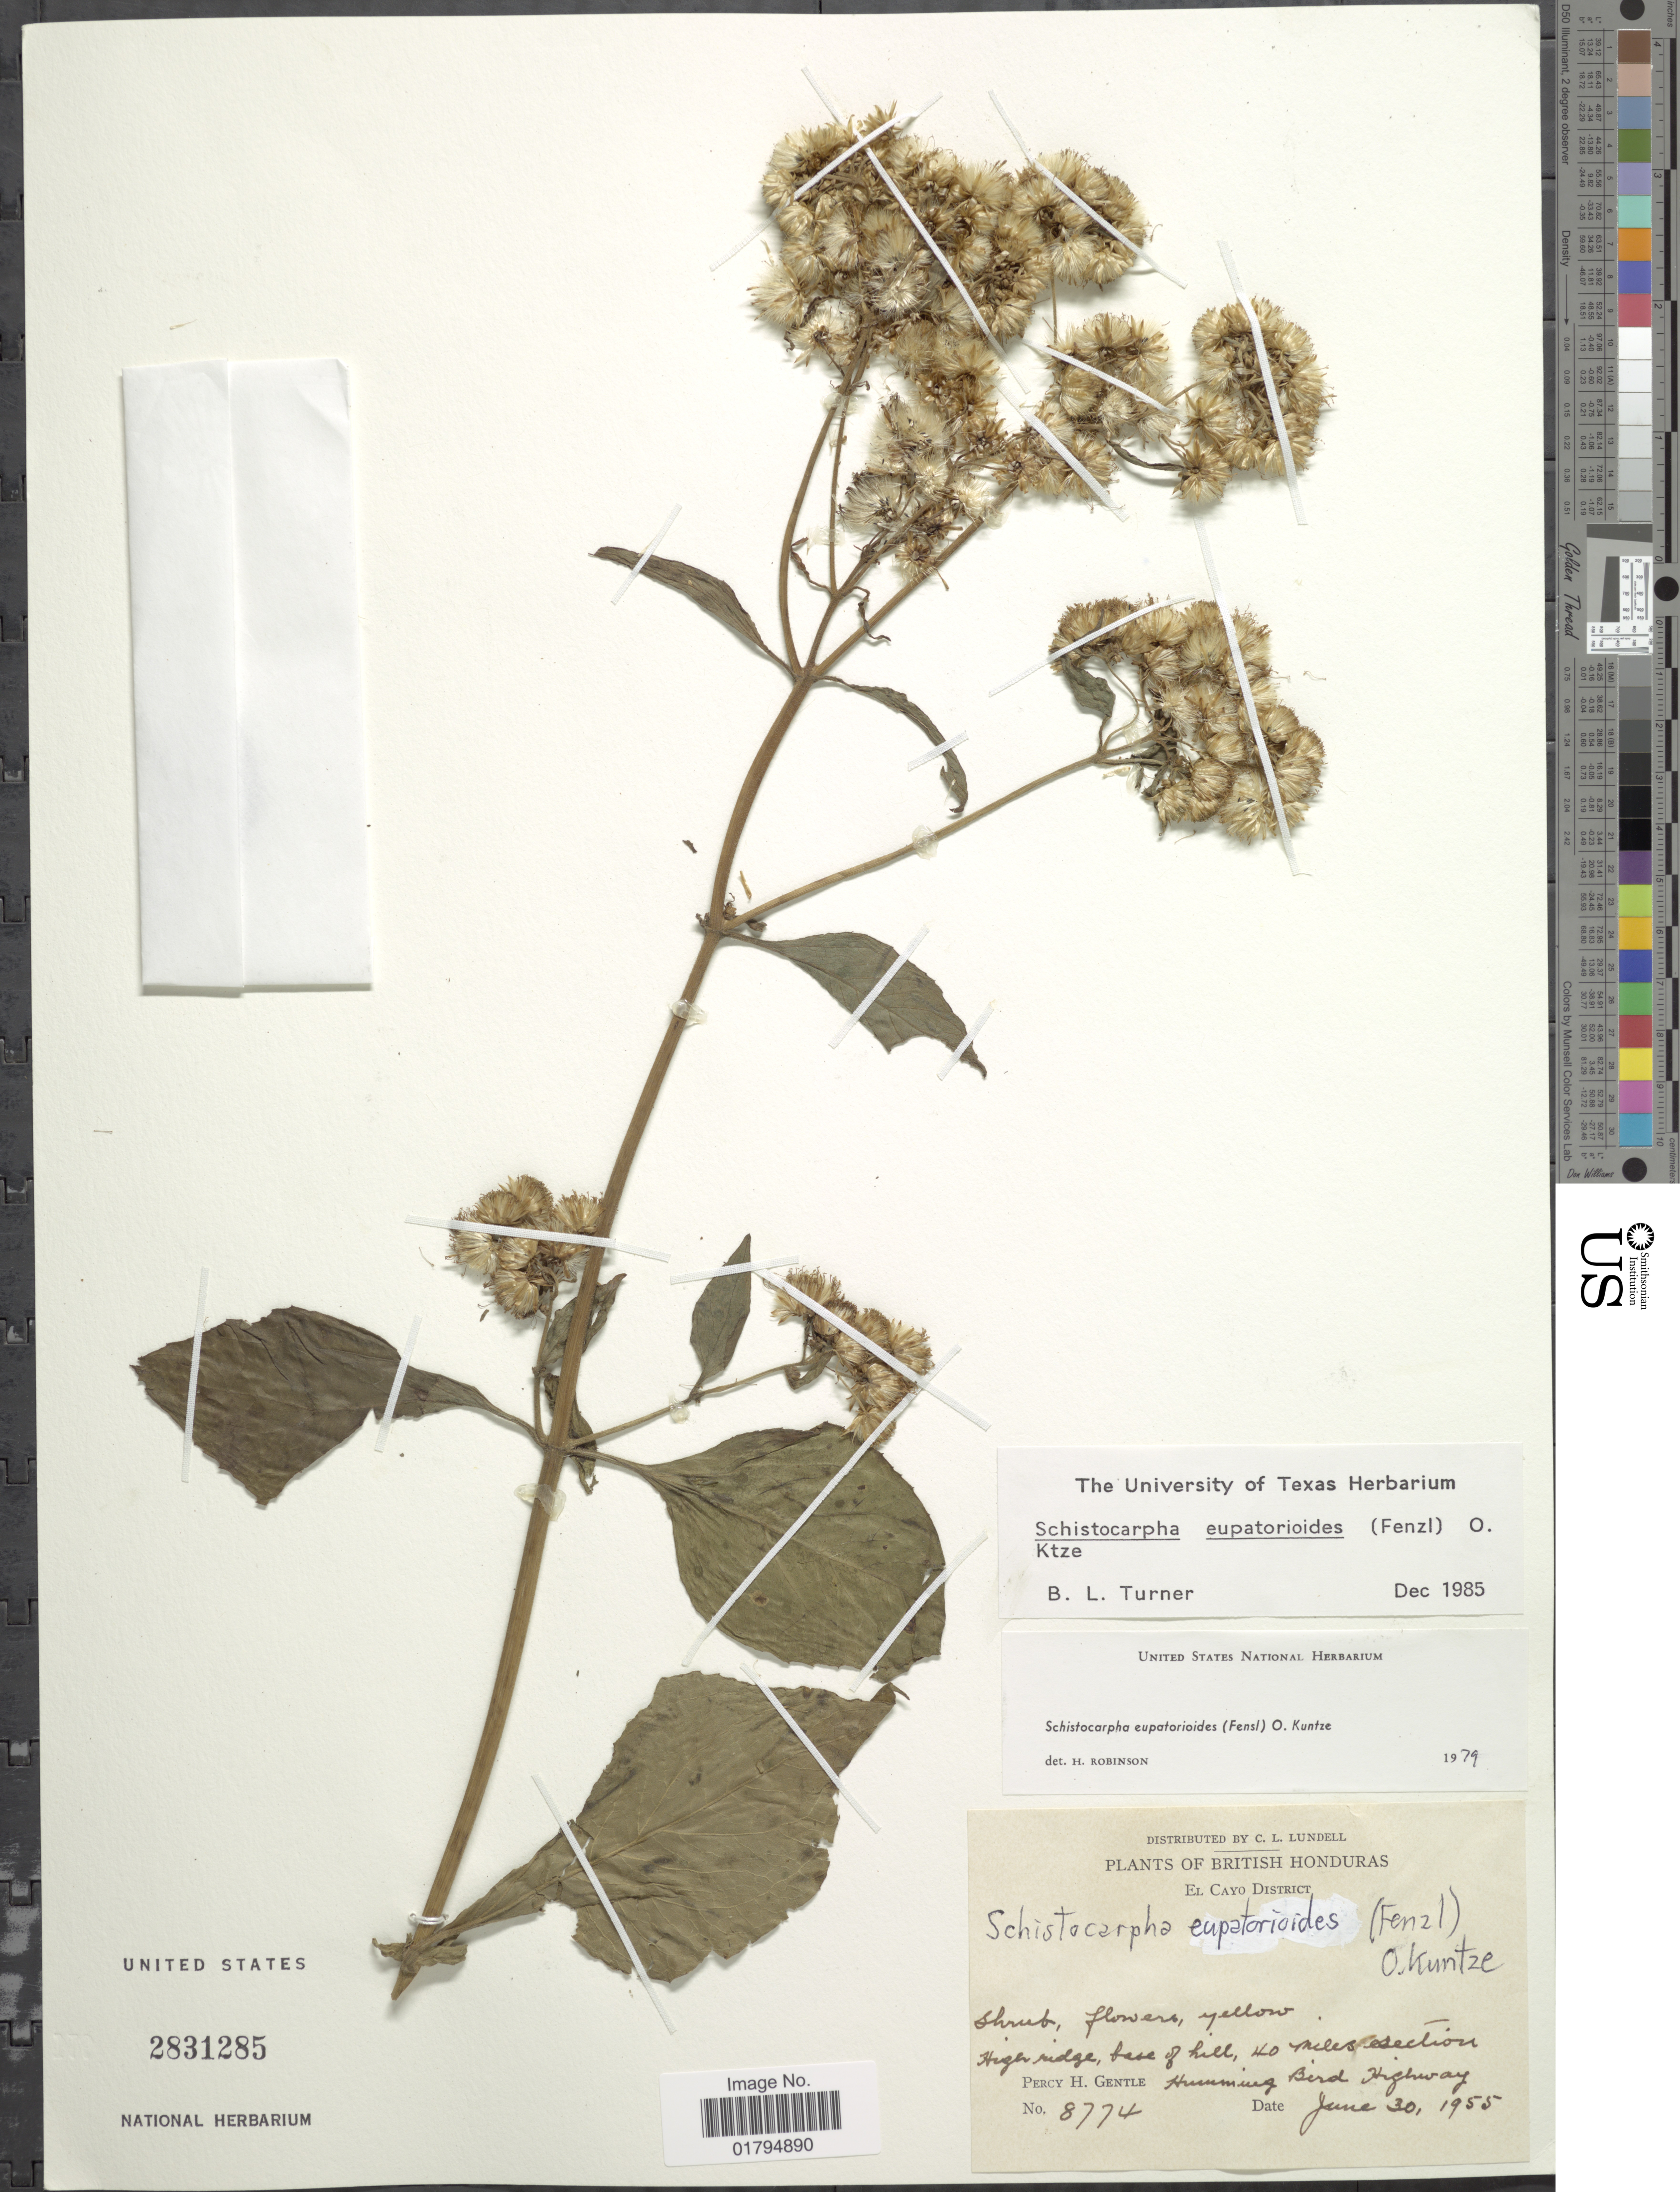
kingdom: Plantae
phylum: Tracheophyta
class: Magnoliopsida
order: Asterales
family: Asteraceae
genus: Schistocarpha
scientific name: Schistocarpha eupatorioides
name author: (Fenzl) Kuntze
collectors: P. H. Gentle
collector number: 8774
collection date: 1955-06-30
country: Belize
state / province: Cayo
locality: Base of hill 40 miles section Humming Bird Highway. British Honduras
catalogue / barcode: US 2831285